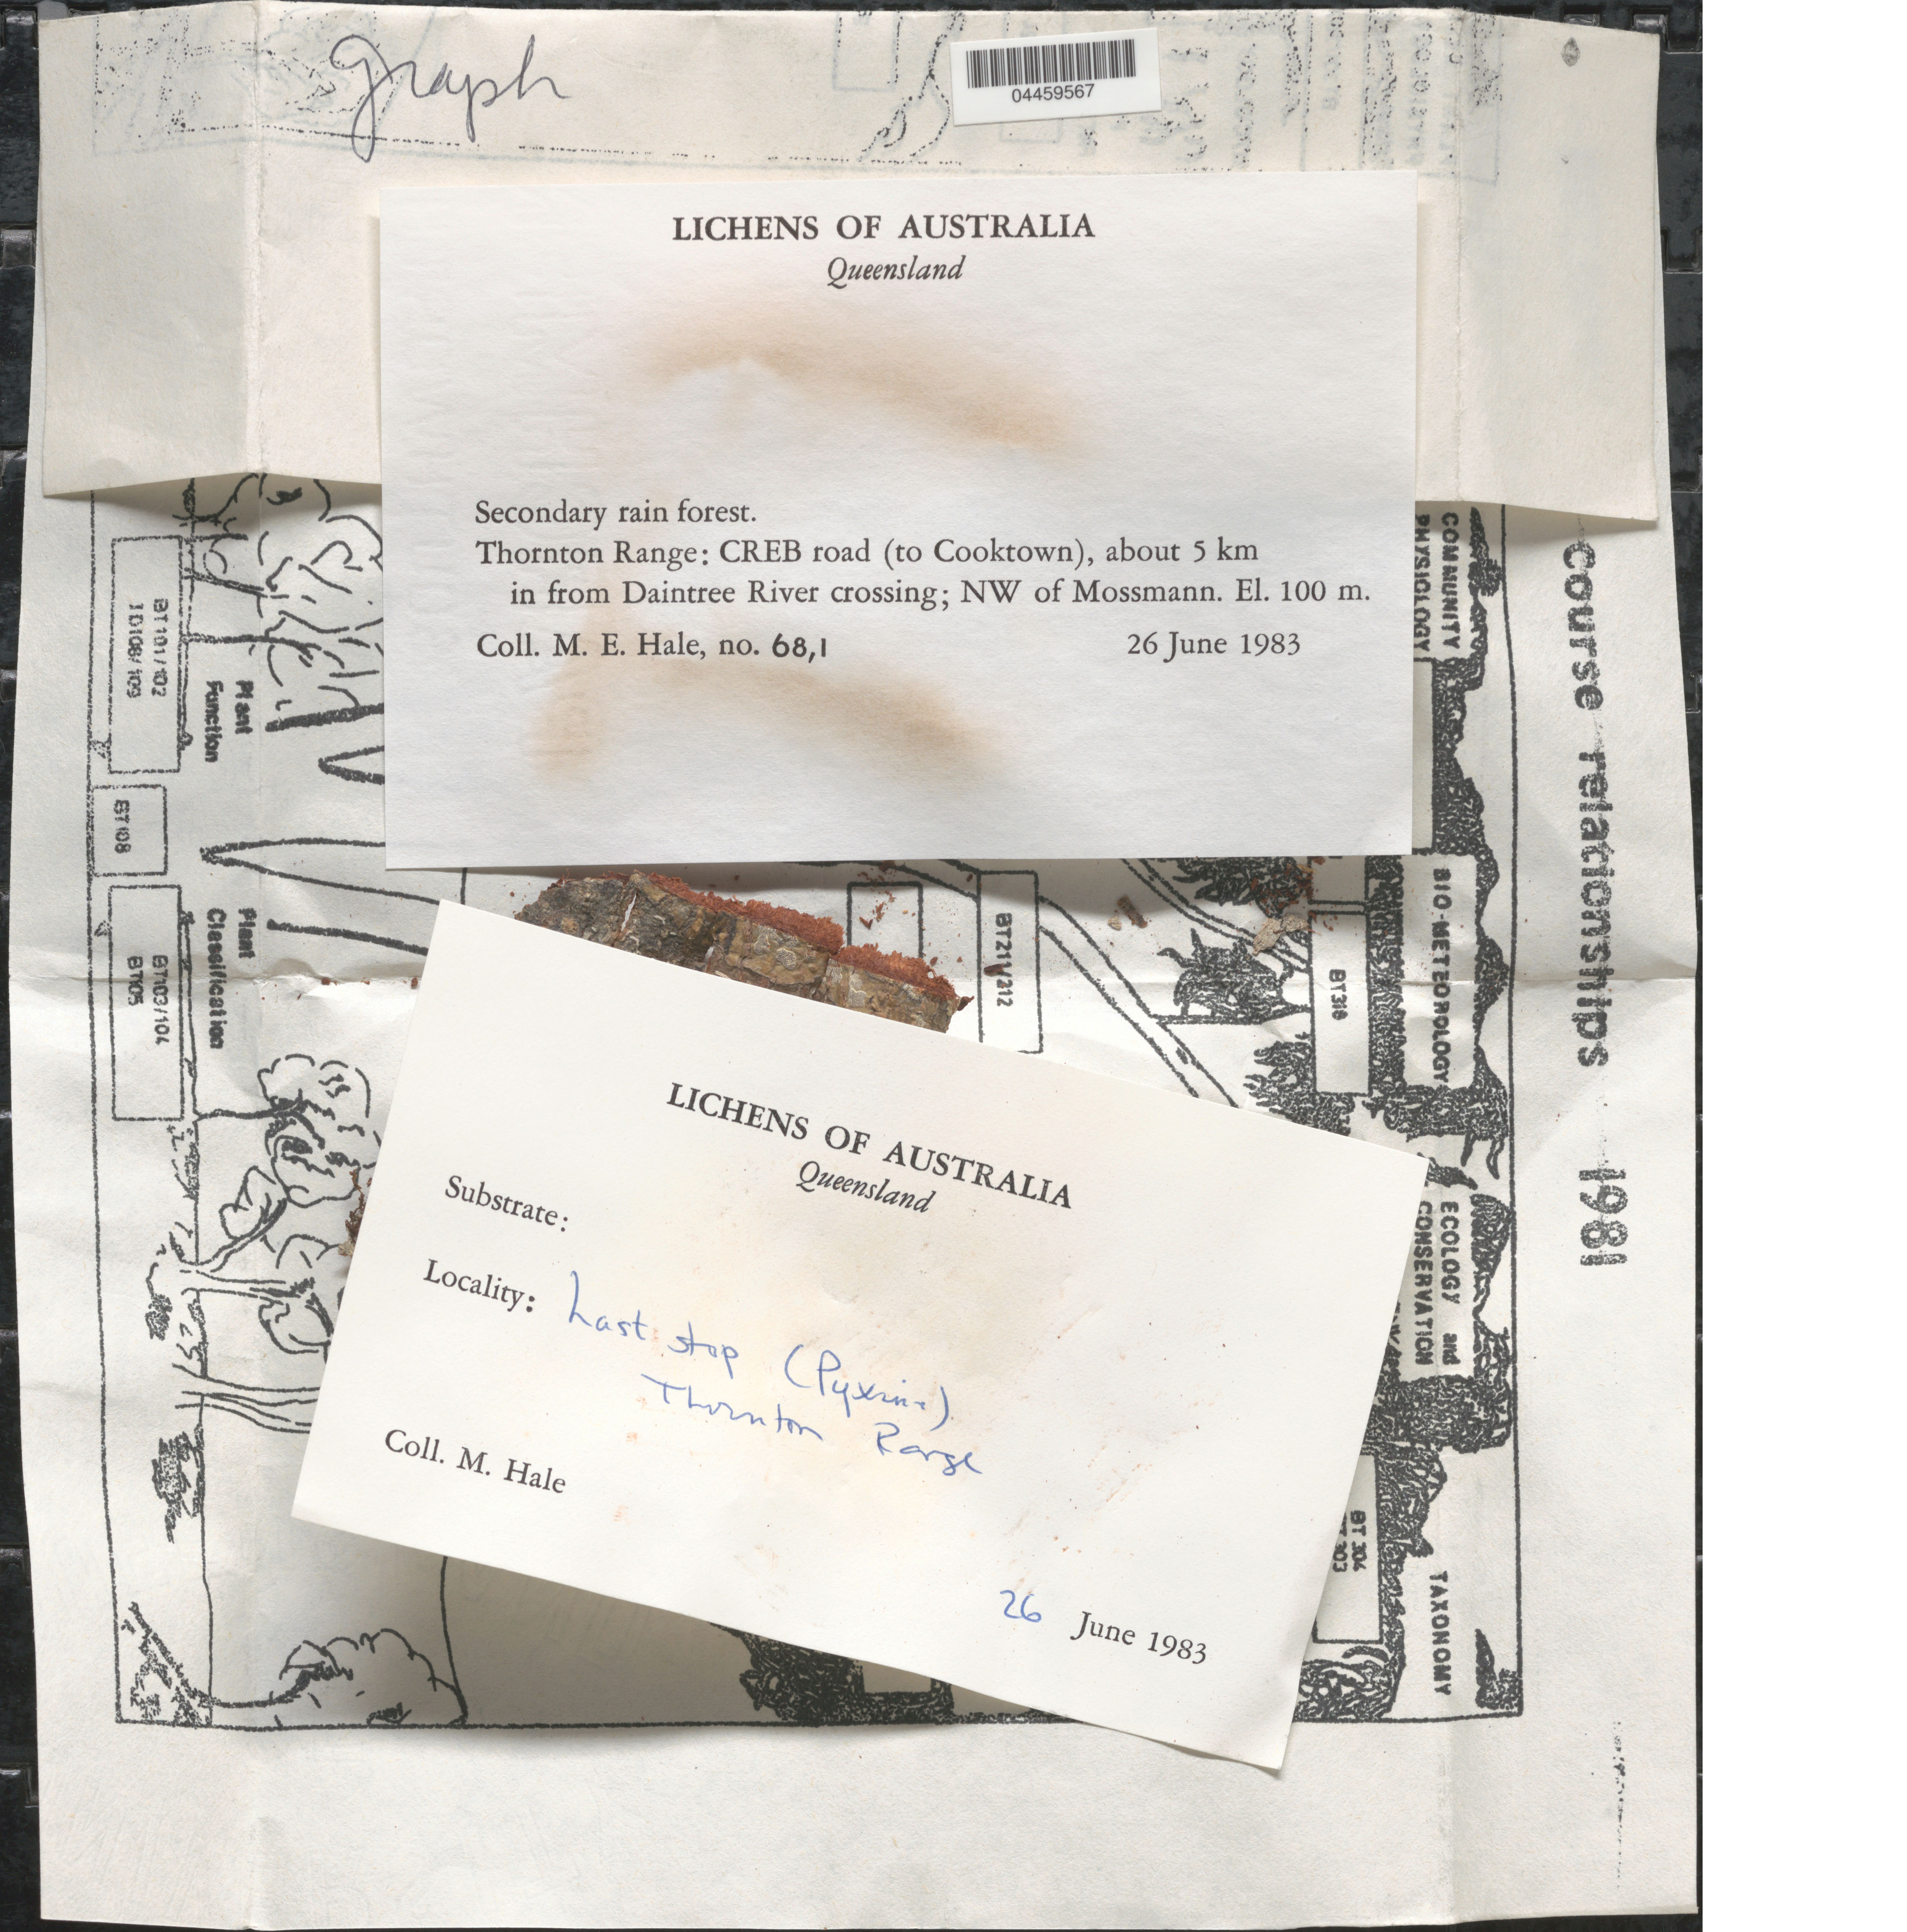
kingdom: Fungi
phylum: Ascomycota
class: Lecanoromycetes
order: Ostropales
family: Graphidaceae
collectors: M. Hale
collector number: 681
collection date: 1983-06-26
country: Australia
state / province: Queensland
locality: Thornton Range: CREB road (to Cookrown), about 5 km in from Daintree River crossing; NW of Mossmann.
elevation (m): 100